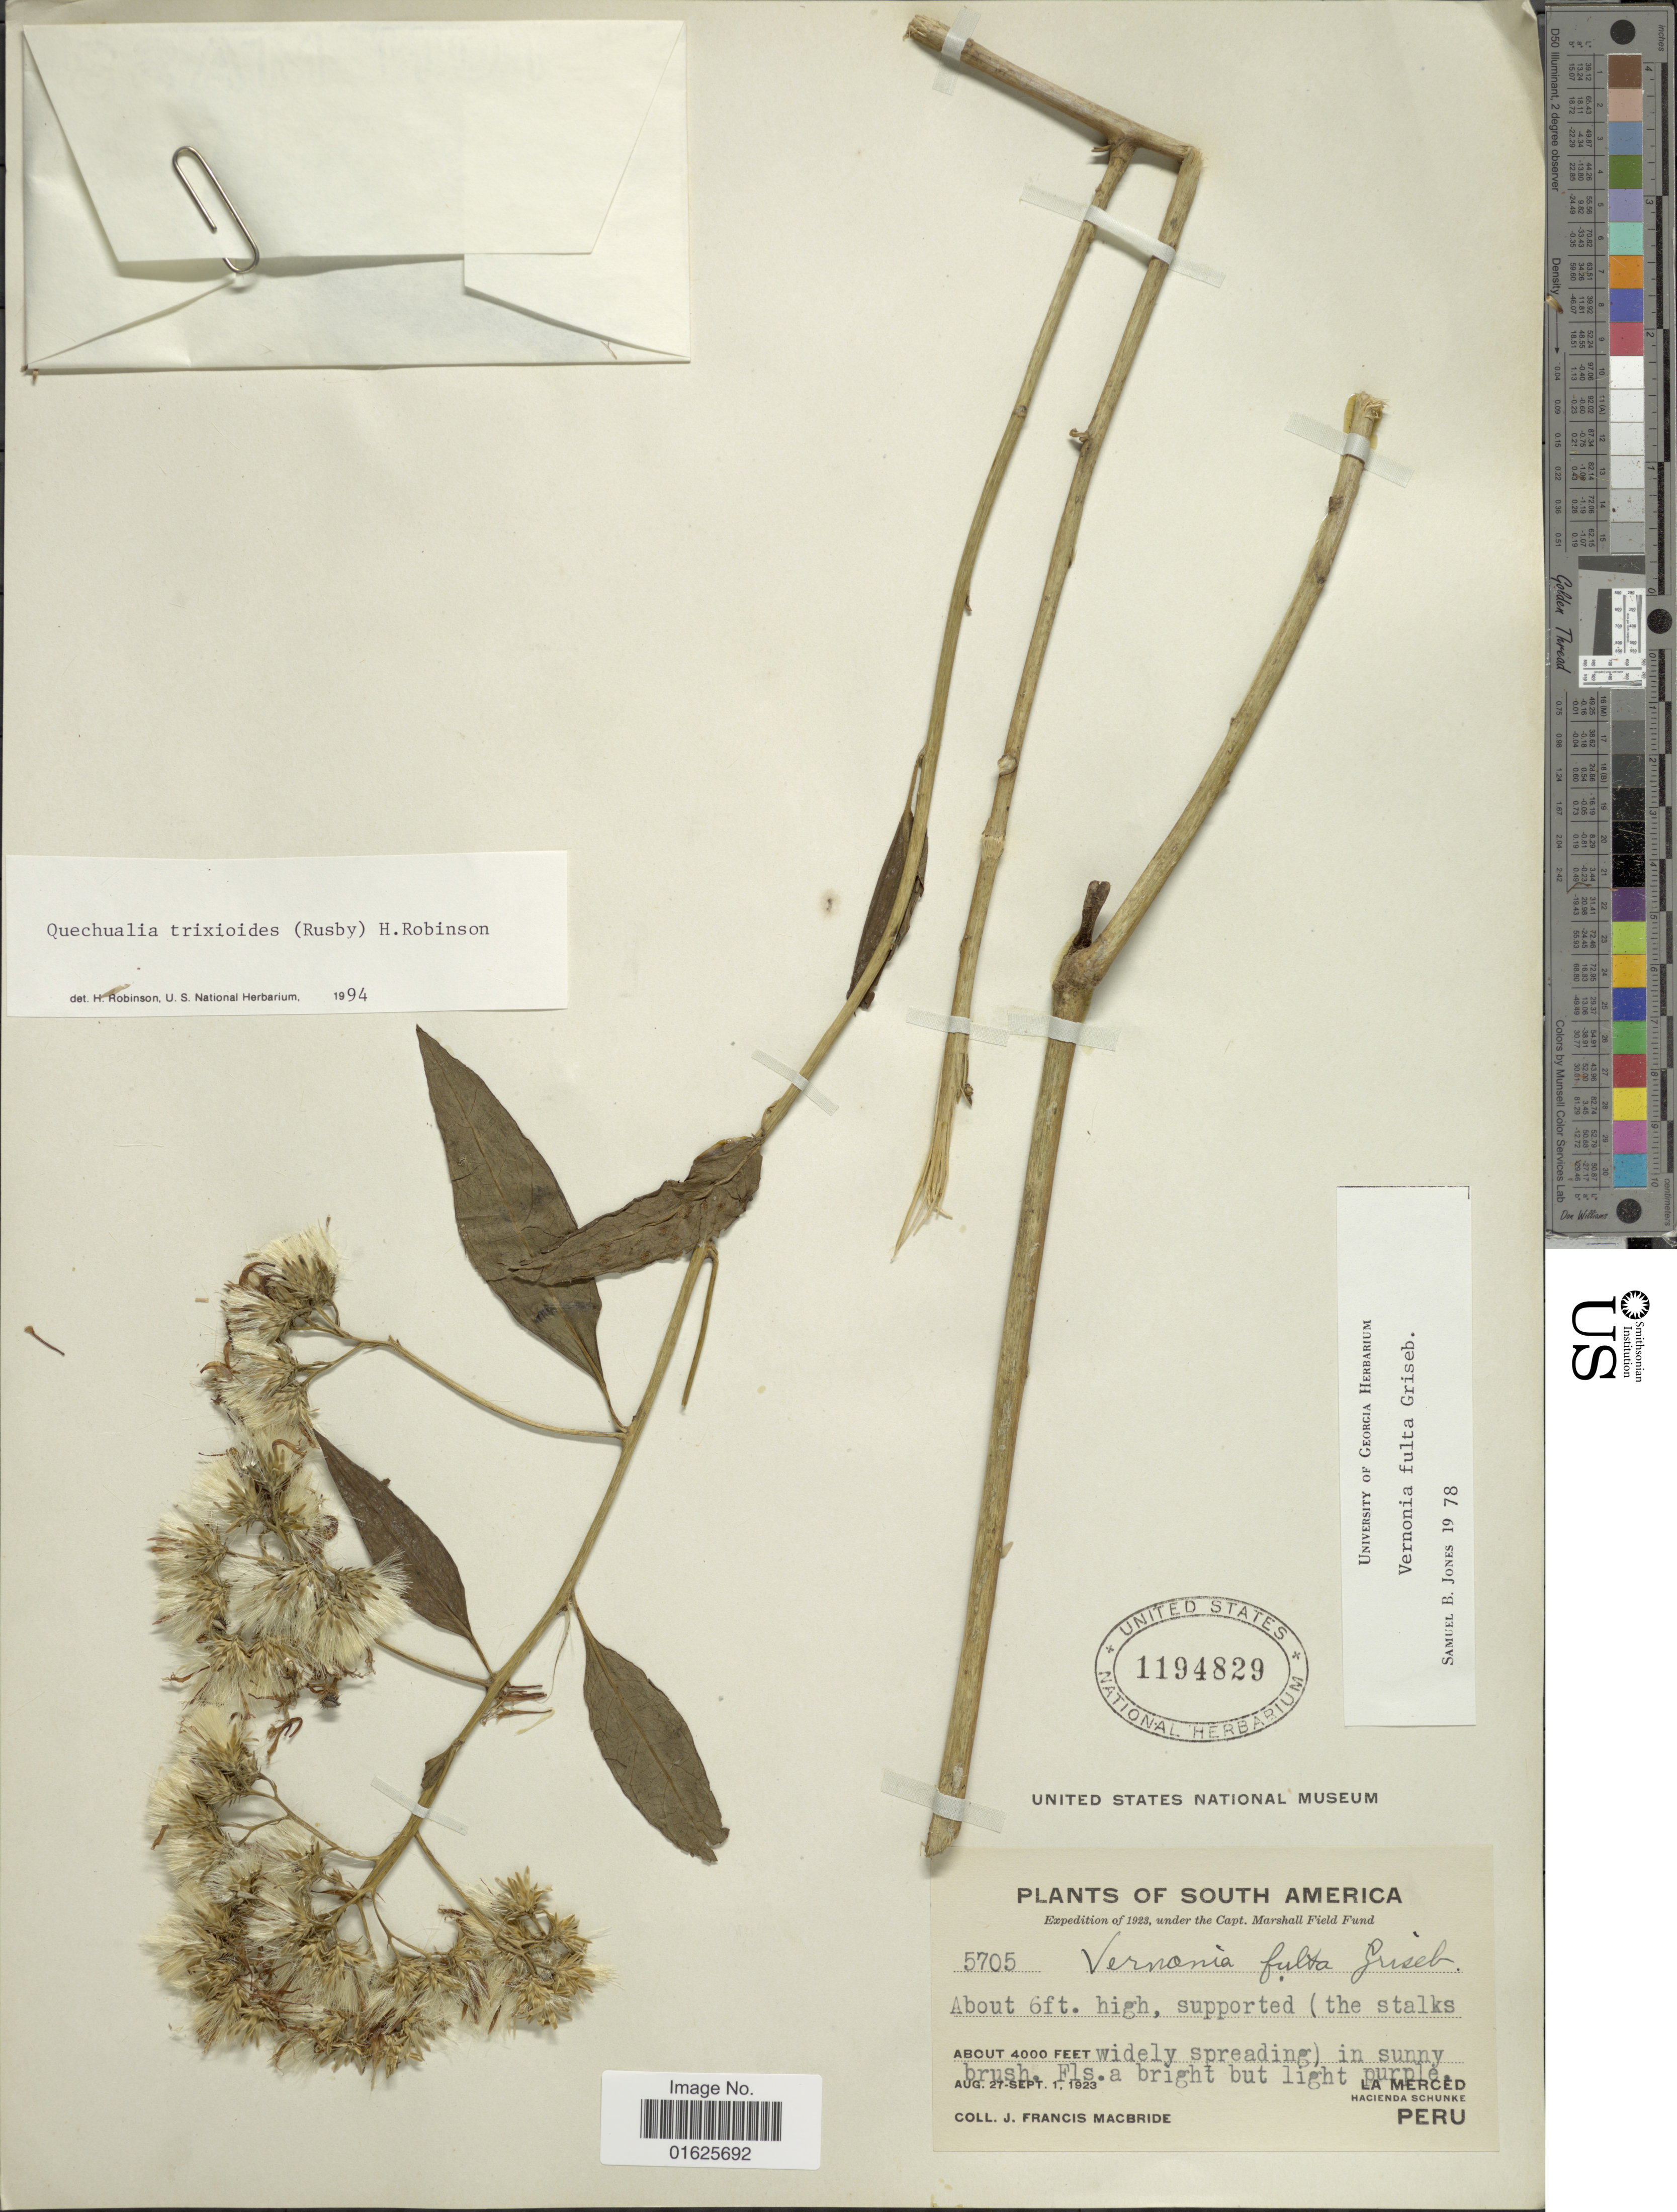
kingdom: Plantae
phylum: Tracheophyta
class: Magnoliopsida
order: Asterales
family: Asteraceae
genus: Quechualia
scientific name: Quechualia trixioides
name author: (Rusby) H. Rob.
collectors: J. F. Macbride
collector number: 5705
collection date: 1923-08-27/1923-09-01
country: Peru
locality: La Merced, hacienda Schunke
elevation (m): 1219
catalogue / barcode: US 1194829